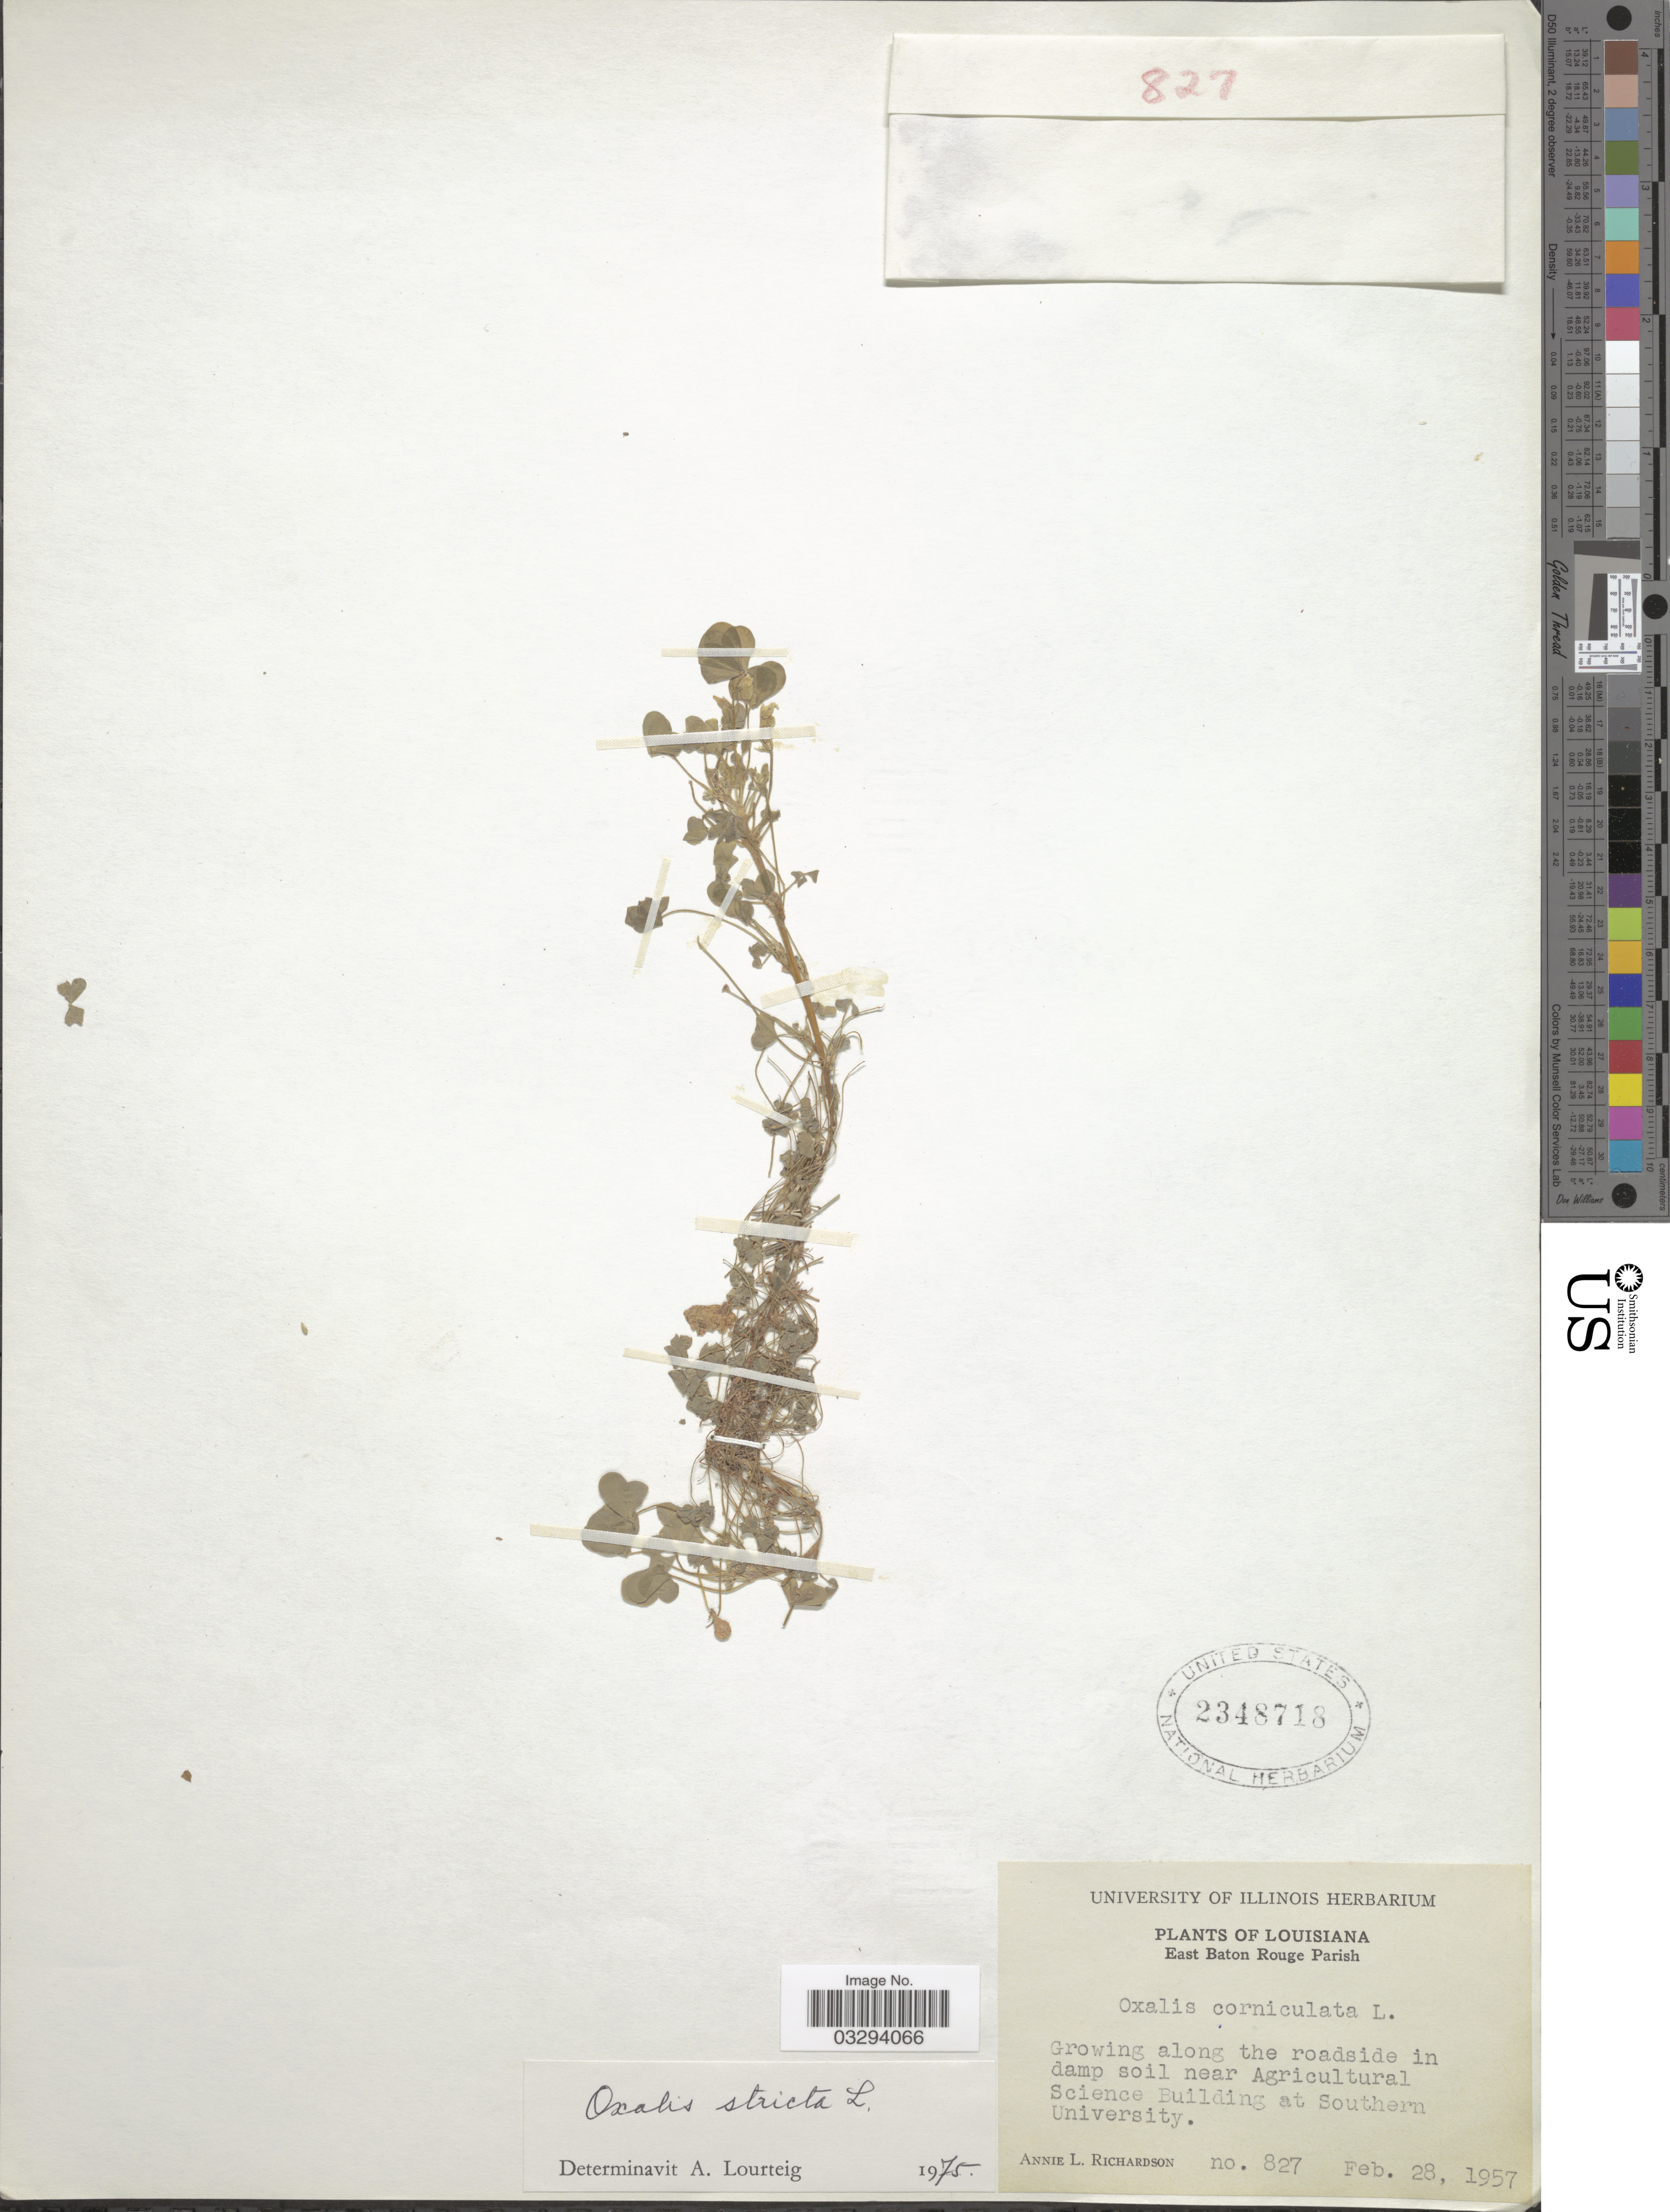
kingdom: Plantae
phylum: Tracheophyta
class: Magnoliopsida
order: Oxalidales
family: Oxalidaceae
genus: Oxalis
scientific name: Oxalis stricta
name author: L.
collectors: A. L. Richardson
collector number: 827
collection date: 1957-02-28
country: United States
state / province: Louisiana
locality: East Baton Rouge Parish. Growing along the roadside in damp soil near Agricultural Science Building at Southern University.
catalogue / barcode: US 2348718